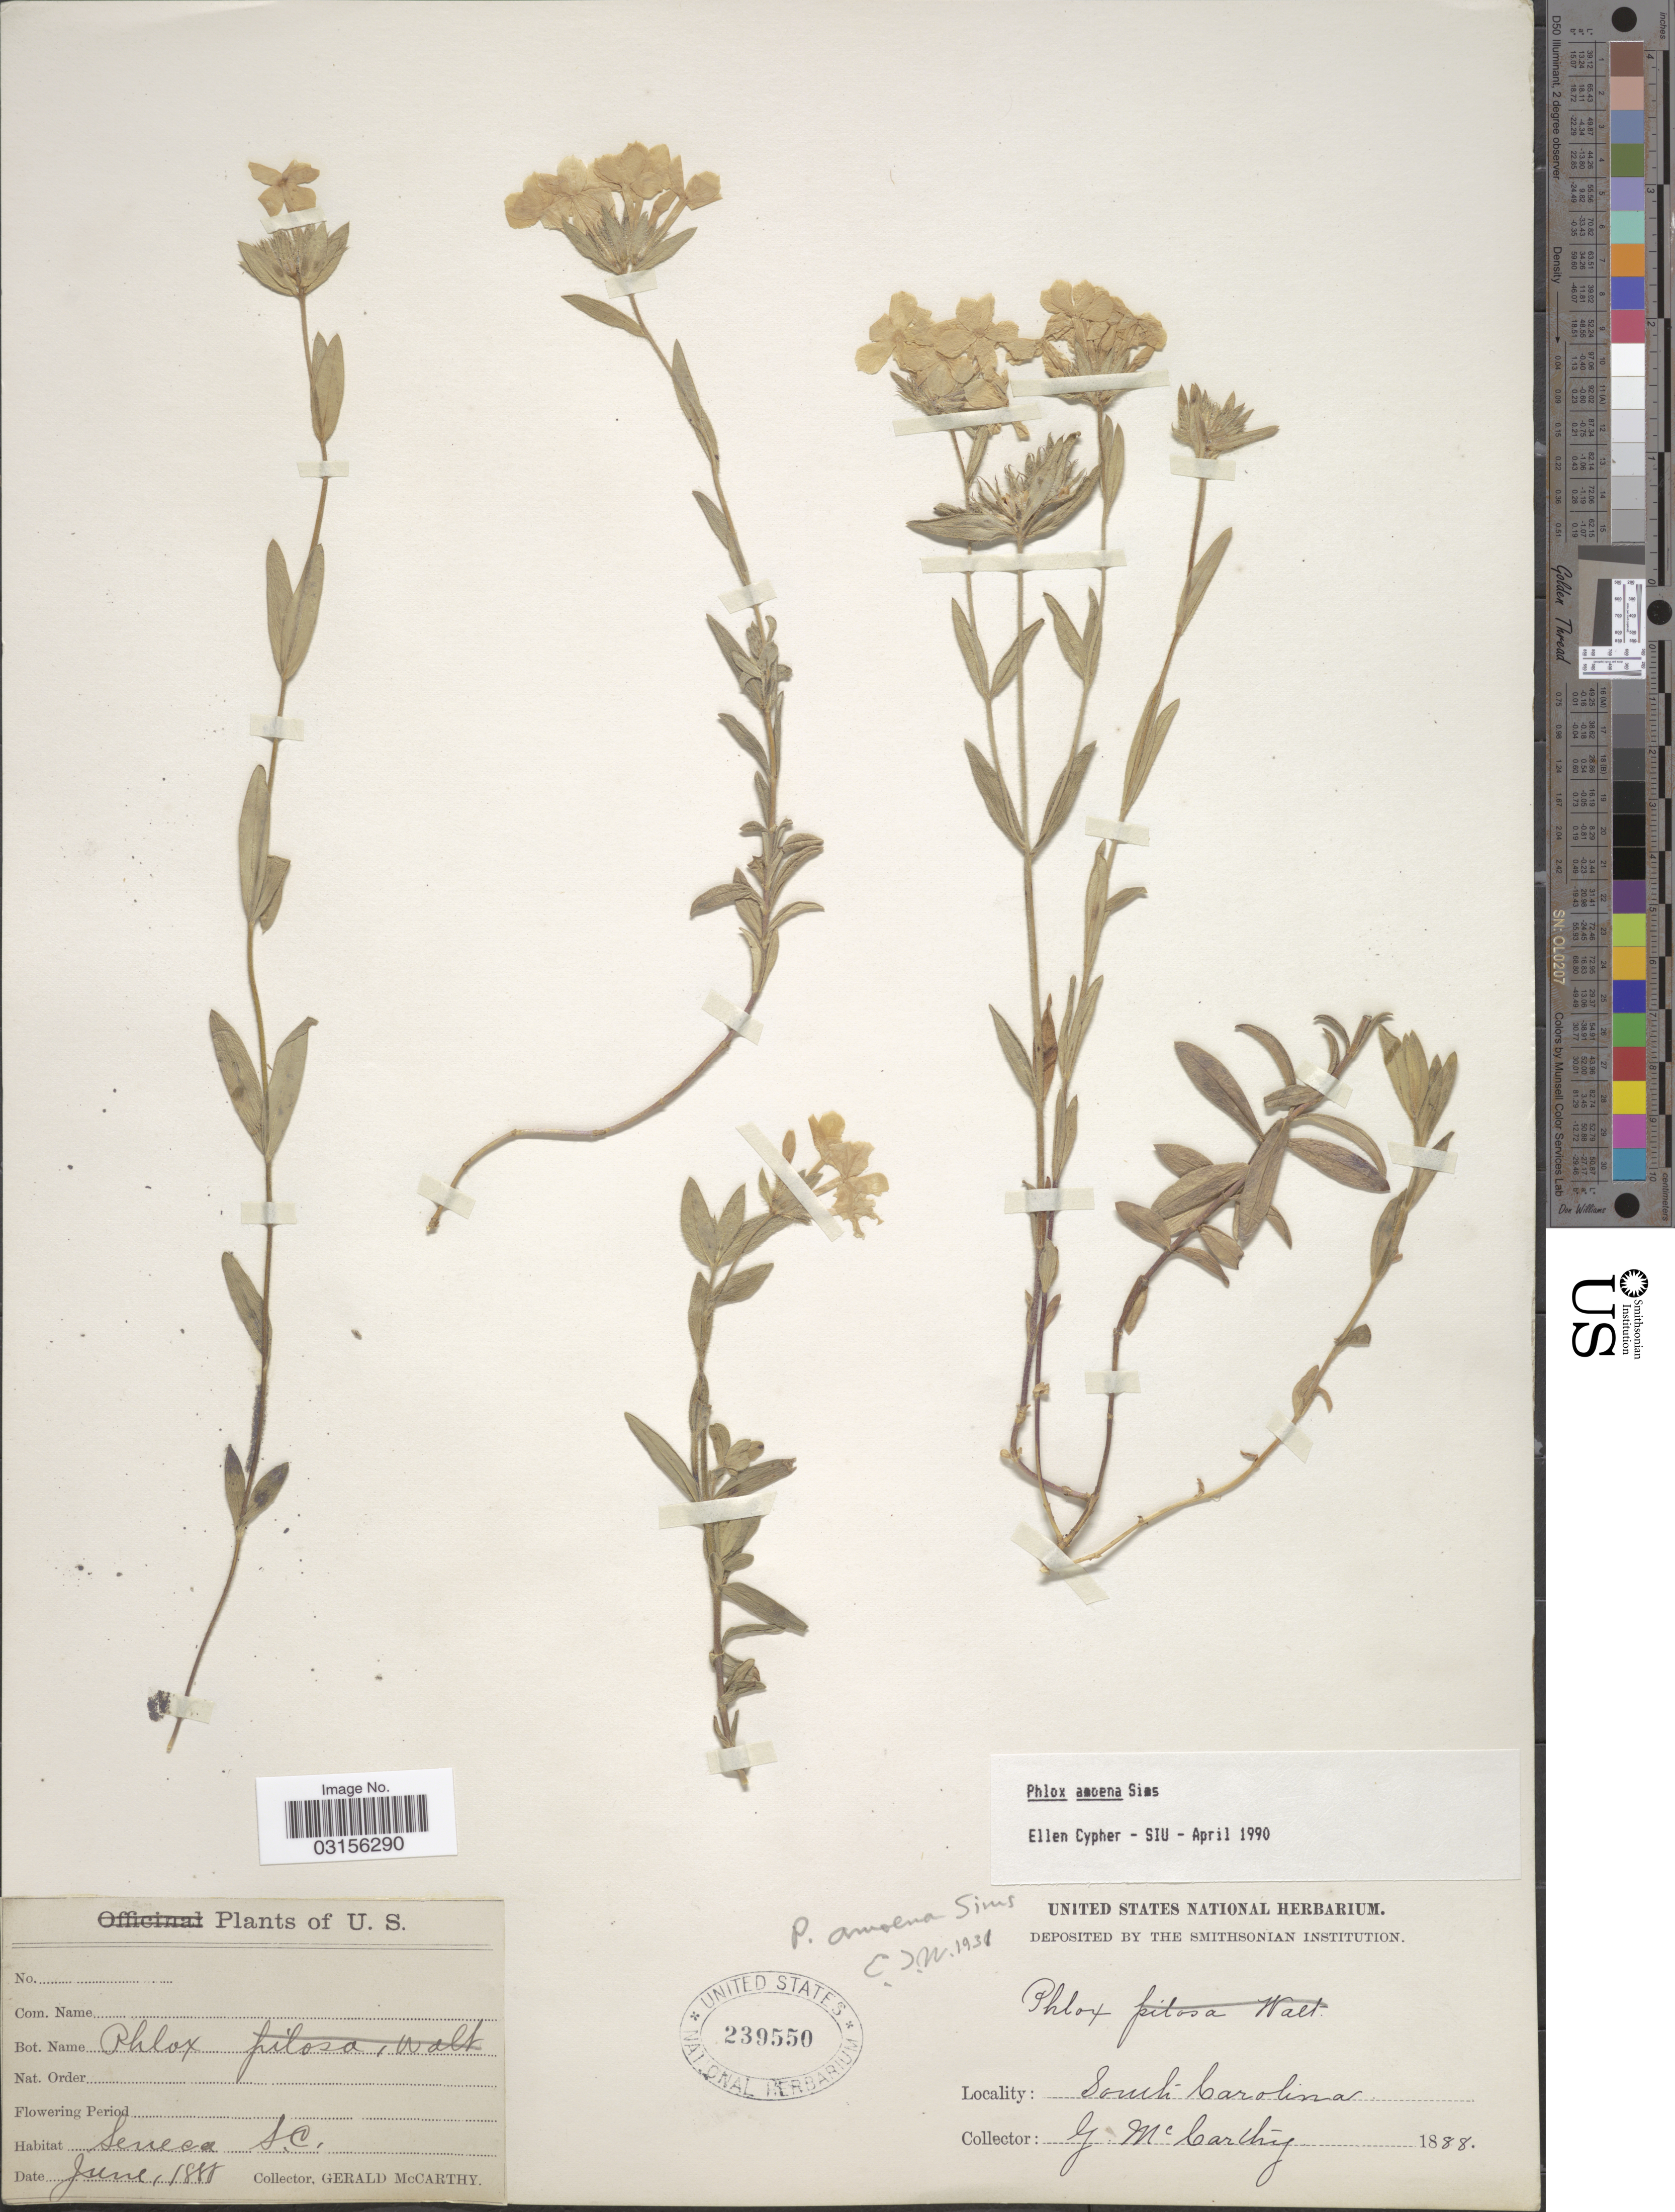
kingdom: Plantae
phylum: Tracheophyta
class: Magnoliopsida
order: Ericales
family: Polemoniaceae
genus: Phlox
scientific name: Phlox amoena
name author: Sims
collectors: G. McCarthy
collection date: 1888-06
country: United States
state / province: South Carolina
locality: U.S. Seneca S. C.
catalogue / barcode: US 239550